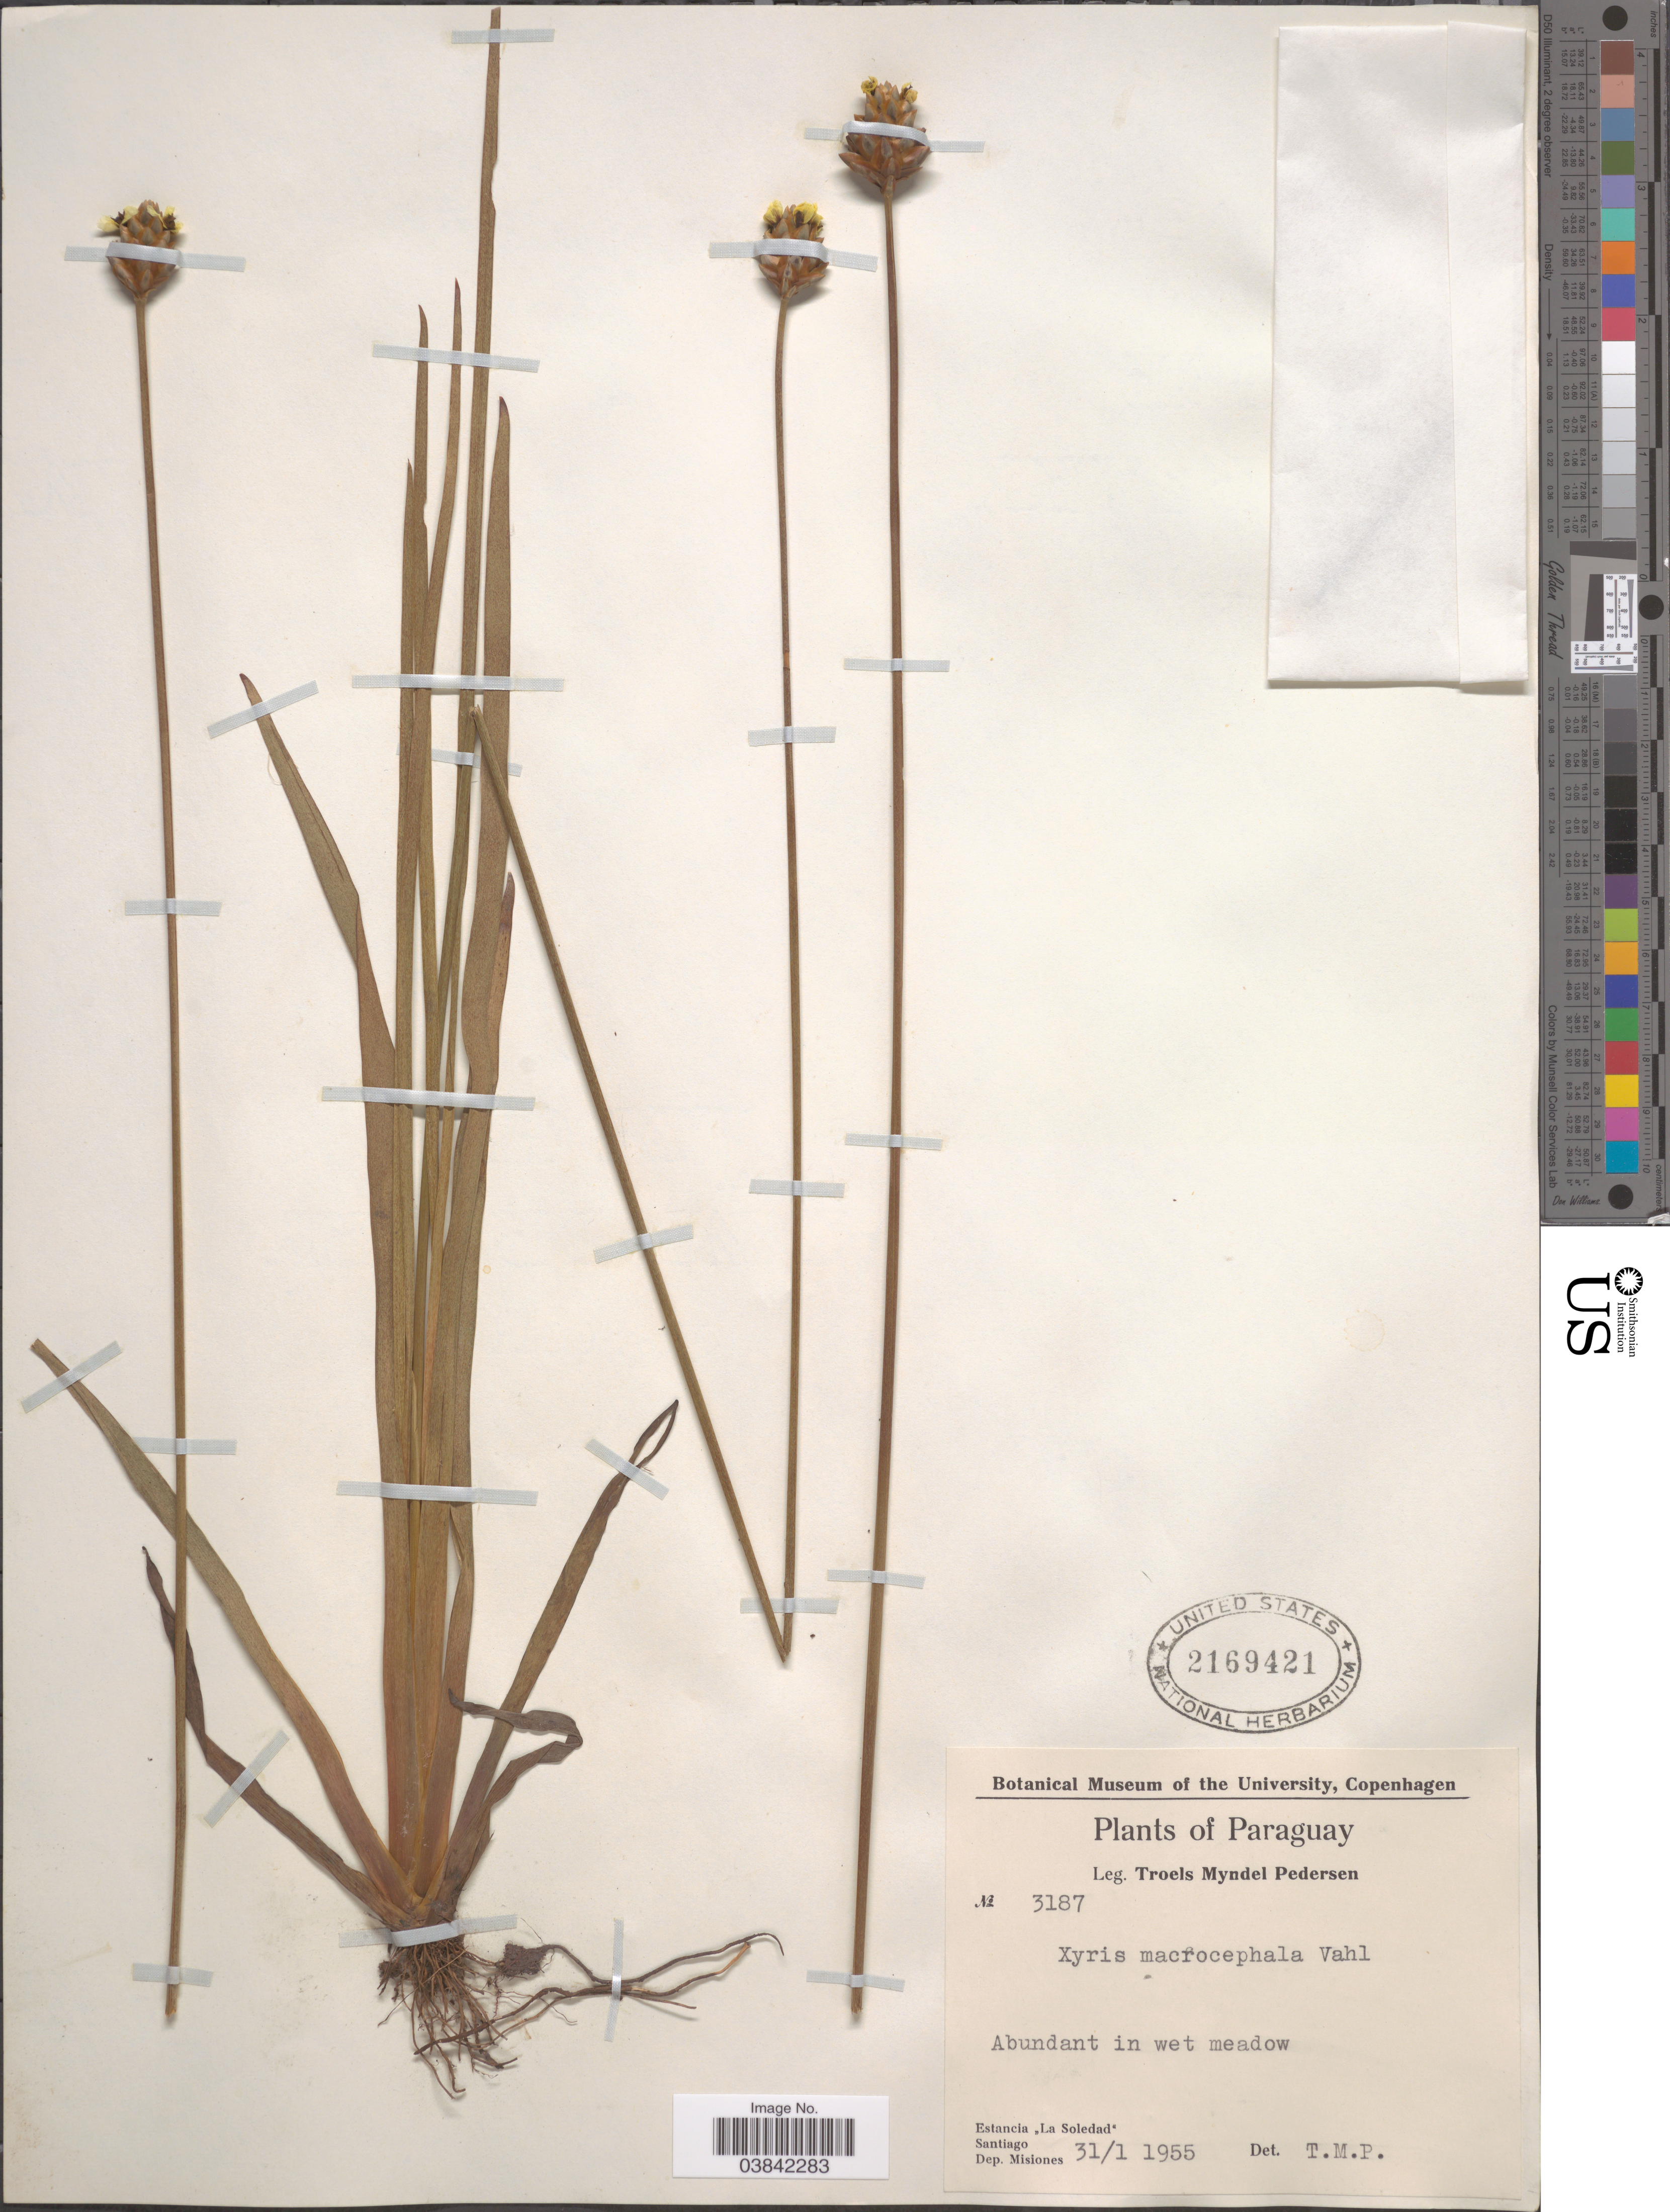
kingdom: Plantae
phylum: Tracheophyta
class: Liliopsida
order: Poales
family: Xyridaceae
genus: Xyris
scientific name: Xyris laxifolia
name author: Mart.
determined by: Strong, Mark T., (BOT), Smithsonian Institution - National Museum of Natural History (UNITED STATES)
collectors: T. Pederson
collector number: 3187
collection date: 1955-01-31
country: Paraguay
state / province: Misiones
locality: Estancia "La Soledad". Santiago. Dep. Misiones.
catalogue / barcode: US 2169421